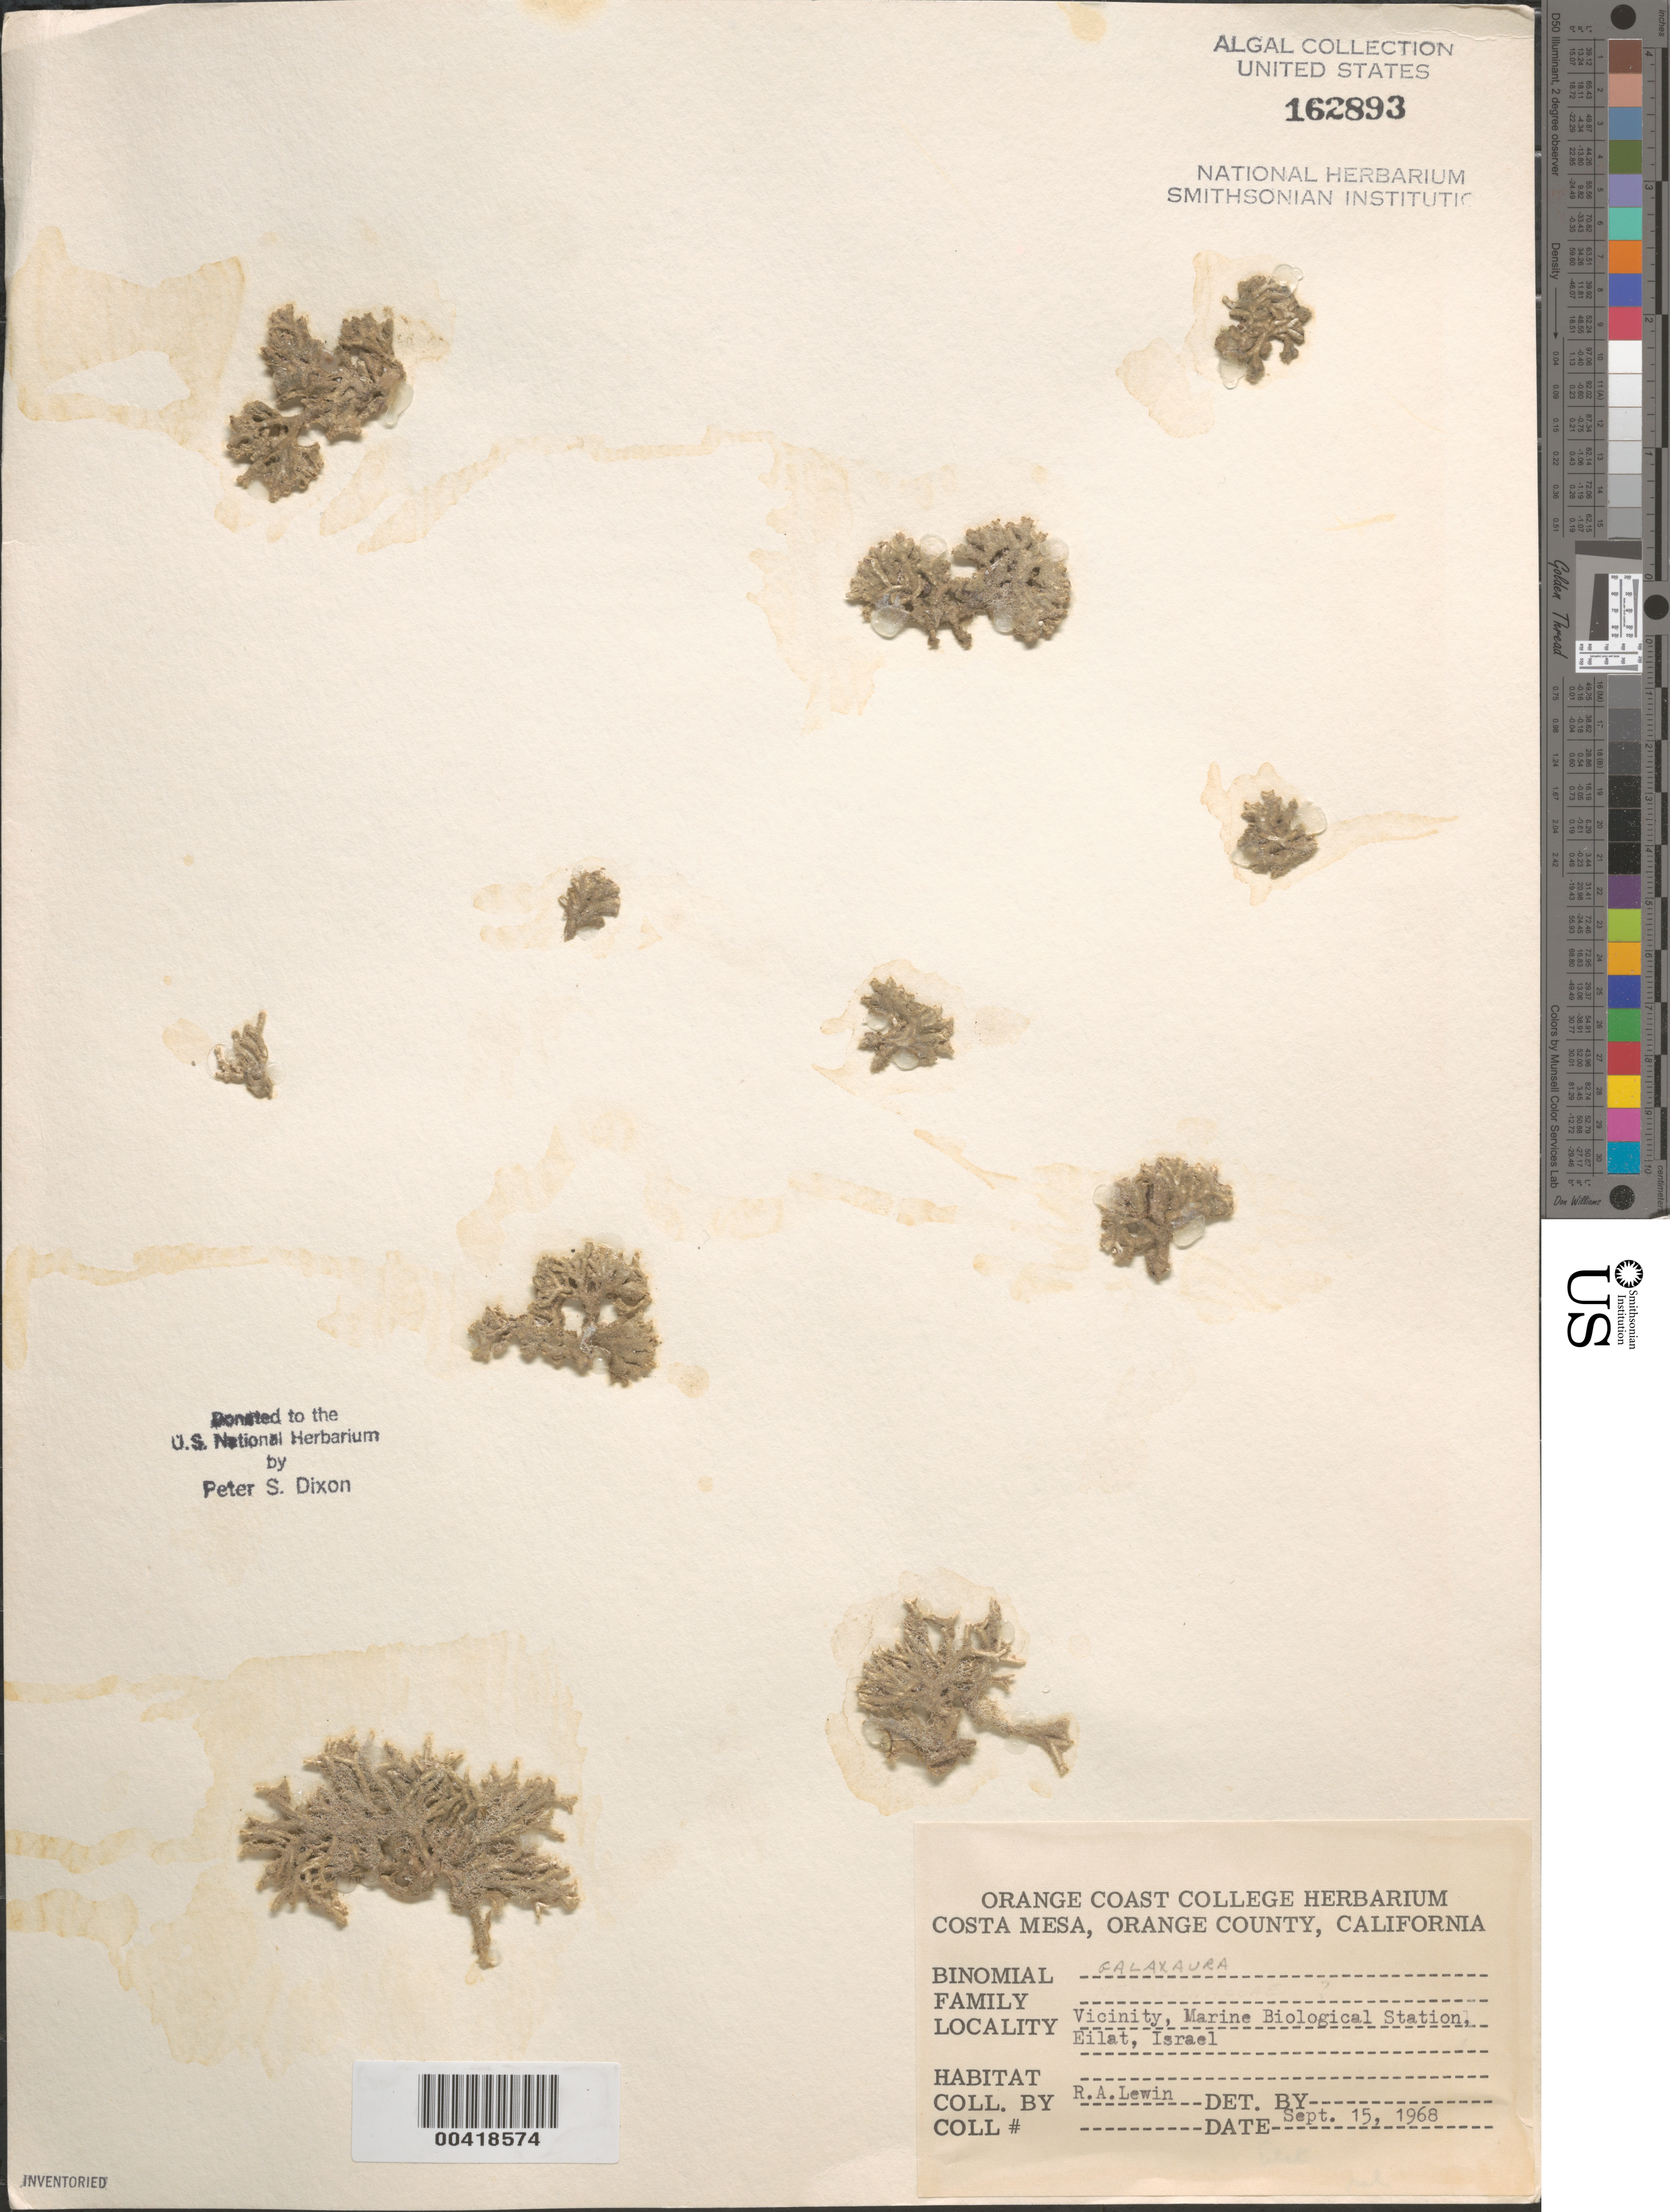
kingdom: Plantae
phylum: Rhodophyta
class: Florideophyceae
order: Nemaliales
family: Galaxauraceae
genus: Galaxaura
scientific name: Galaxaura sp.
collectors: R. Lewin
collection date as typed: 15 Sep 1968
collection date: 1968-09-15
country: Israel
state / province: Southern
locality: Marine Biological Station area, Elat (Eilat)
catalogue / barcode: US 162893